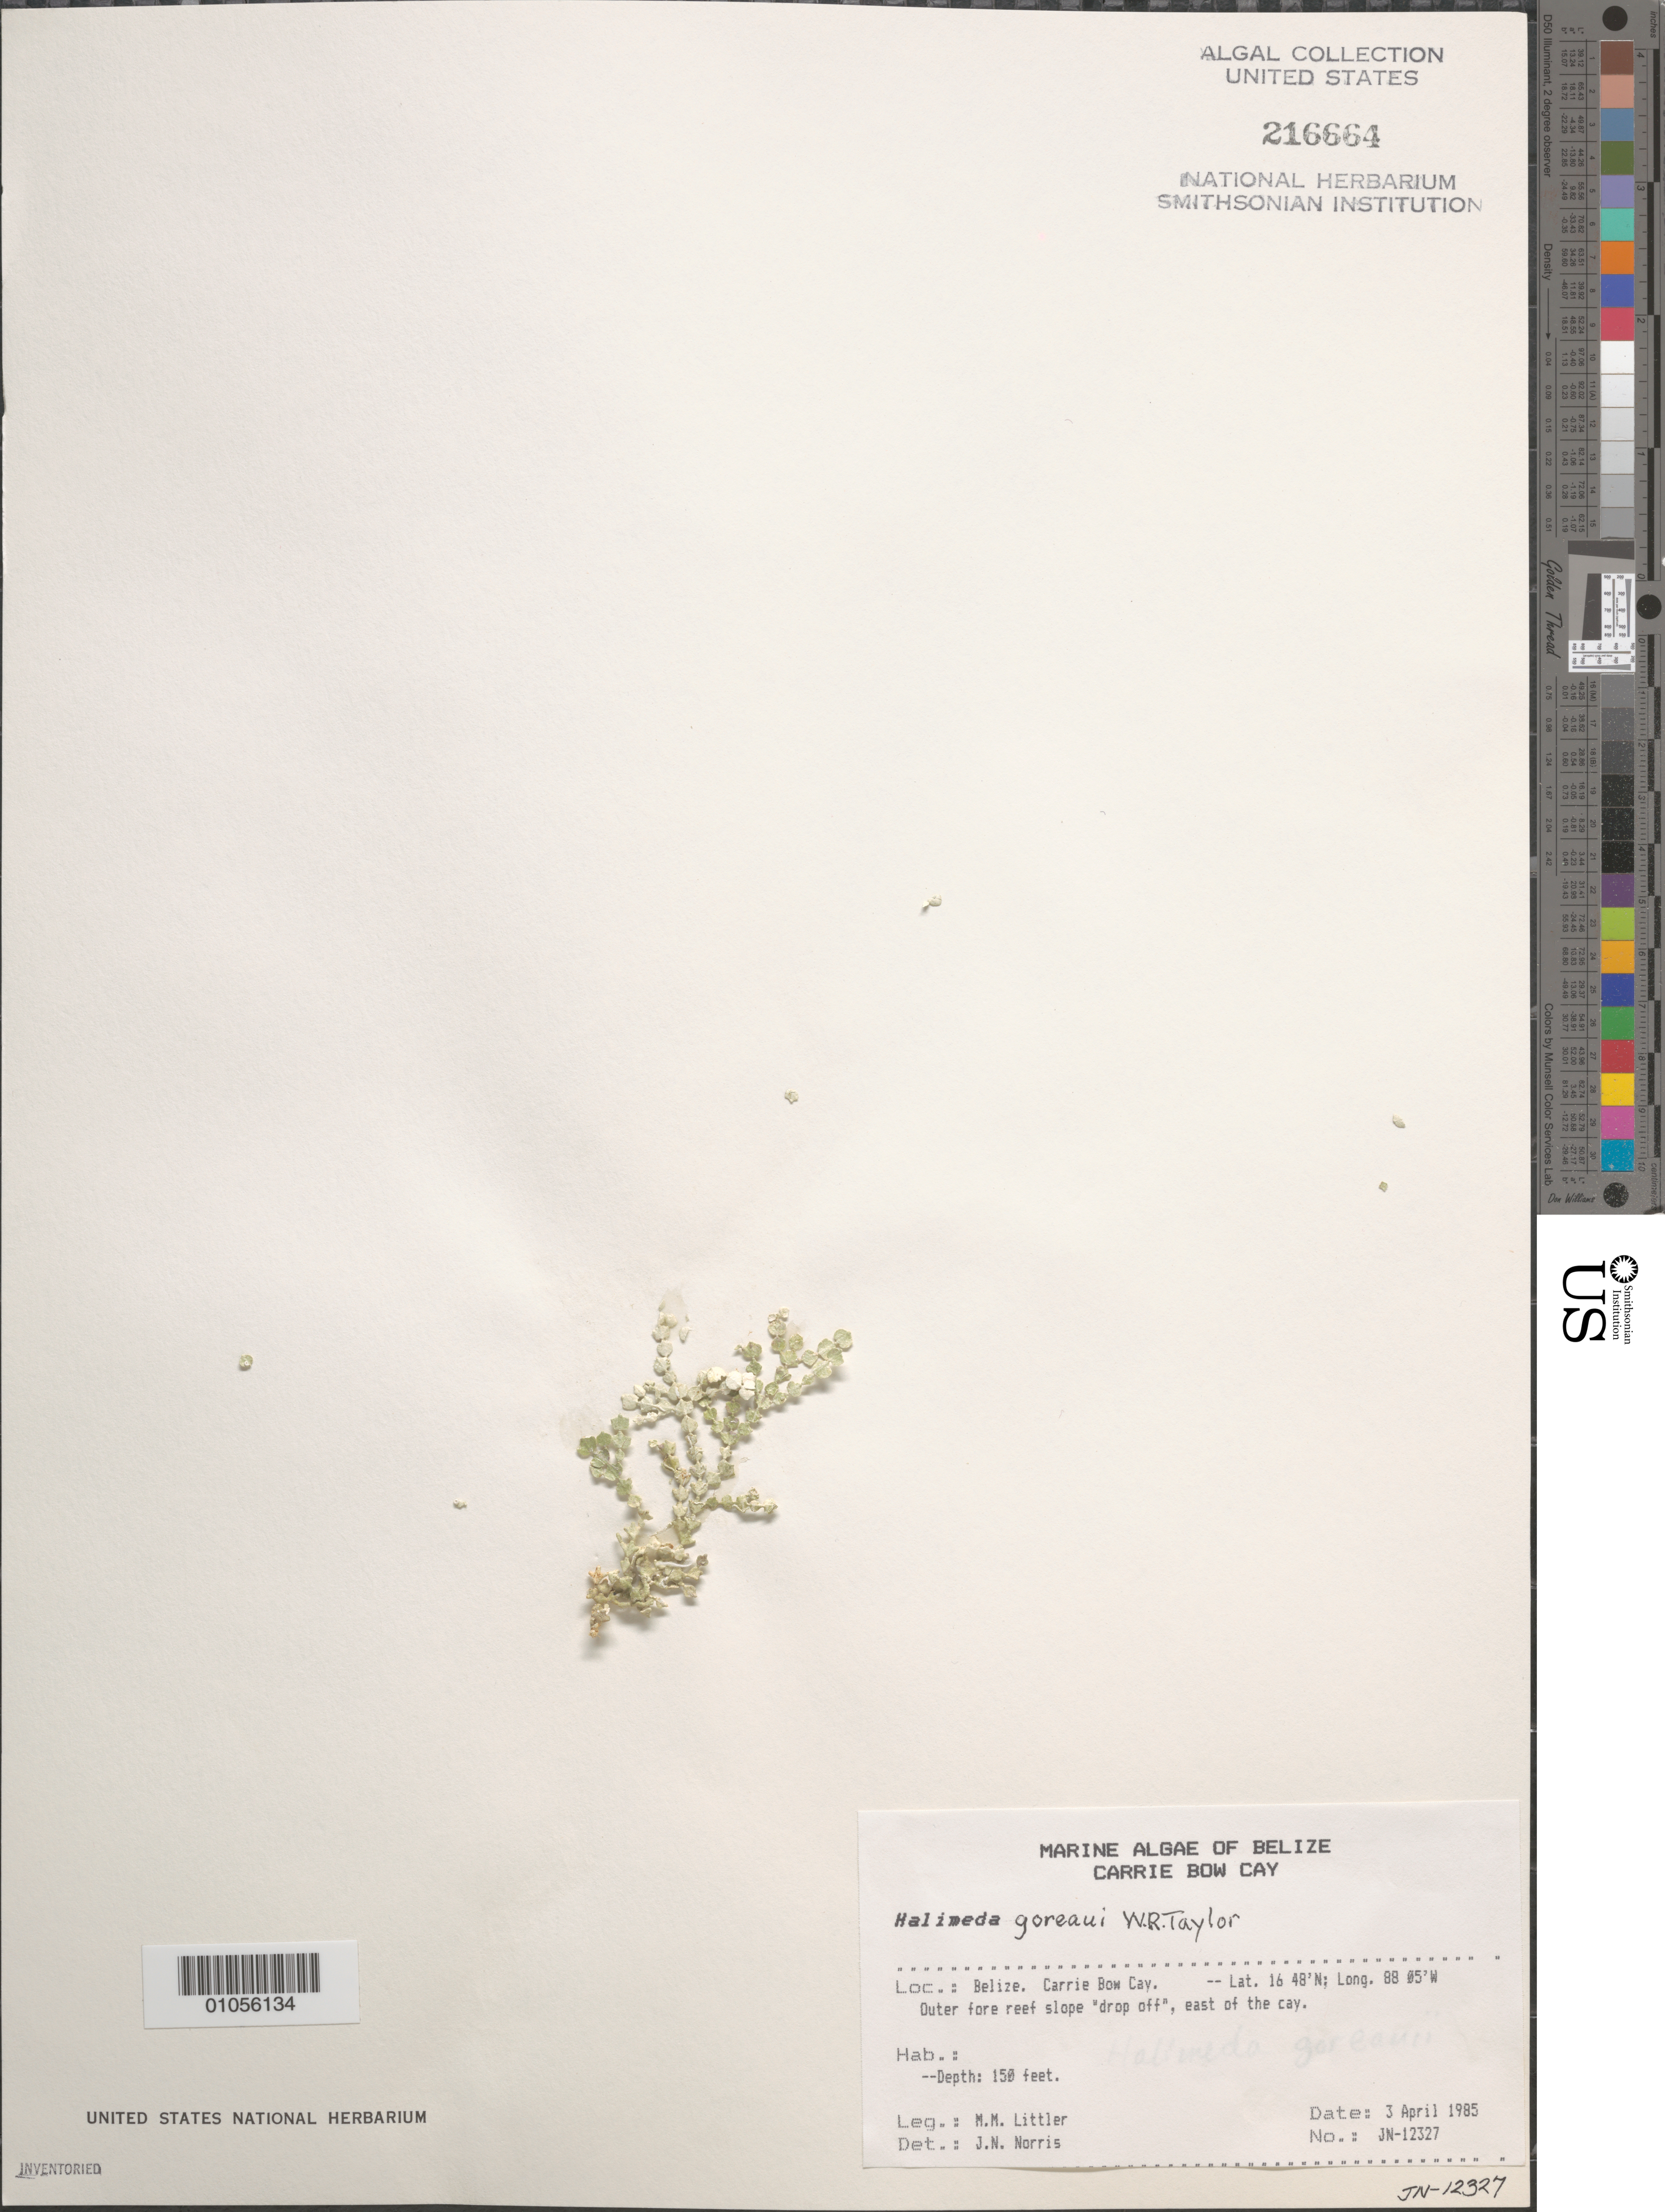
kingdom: Plantae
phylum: Chlorophyta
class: Ulvophyceae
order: Bryopsidales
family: Halimedaceae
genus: Halimeda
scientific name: Halimeda goreaui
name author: W.R. Taylor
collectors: M. M. Littler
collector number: JN-12327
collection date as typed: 03 Apr 1985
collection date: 1985-04-03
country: Belize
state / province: Stann Creek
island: Carrie Bow Cay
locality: Outer fore reef slope "drop off", east of Carrie Bow Cay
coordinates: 16 48'N, 88 05'W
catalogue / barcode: US 216664